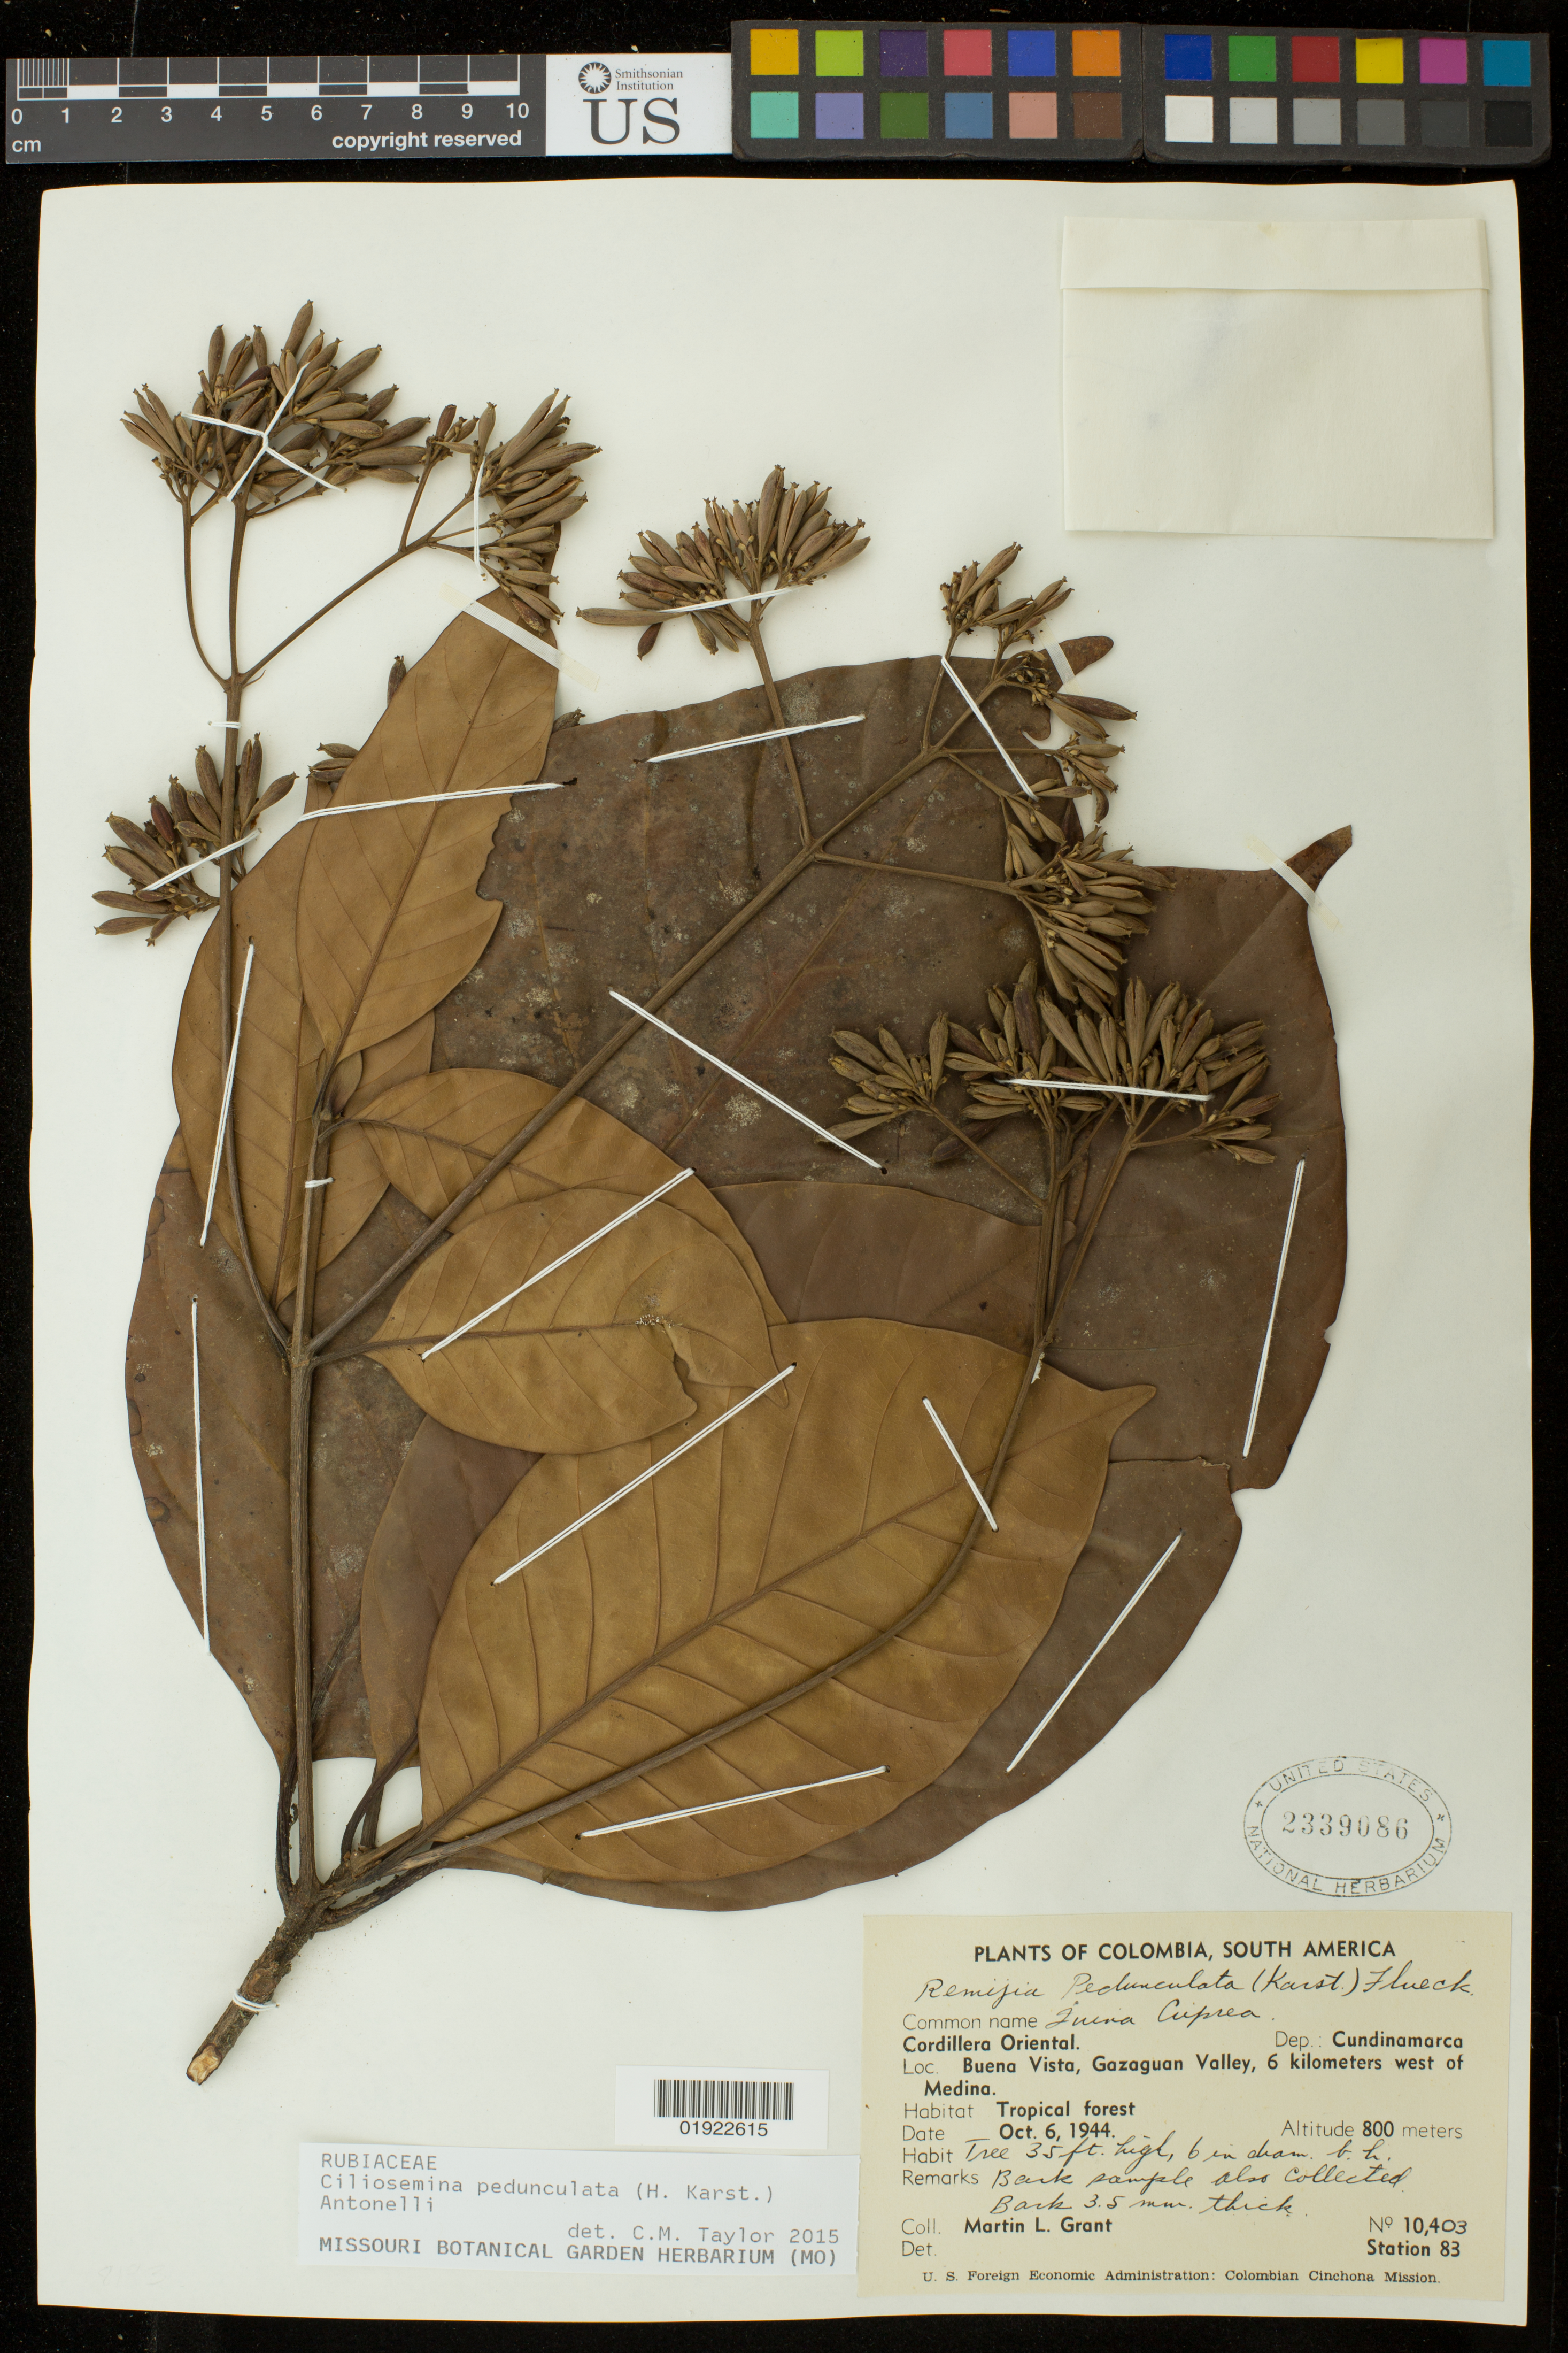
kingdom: Plantae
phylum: Tracheophyta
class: Magnoliopsida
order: Gentianales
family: Rubiaceae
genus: Ciliosemina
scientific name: Ciliosemina pedunculata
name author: (H. Karst.) Antonelli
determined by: Taylor, Charlotte M.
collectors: M. L. Grant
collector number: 10403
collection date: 1944-10-06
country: Colombia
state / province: Antioquia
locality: Cordillera Oriental. Buena Vista, Gazaguan Valley, 6 kilometers west of Medina.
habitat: Tropical forest.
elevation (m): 800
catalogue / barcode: US 2339086